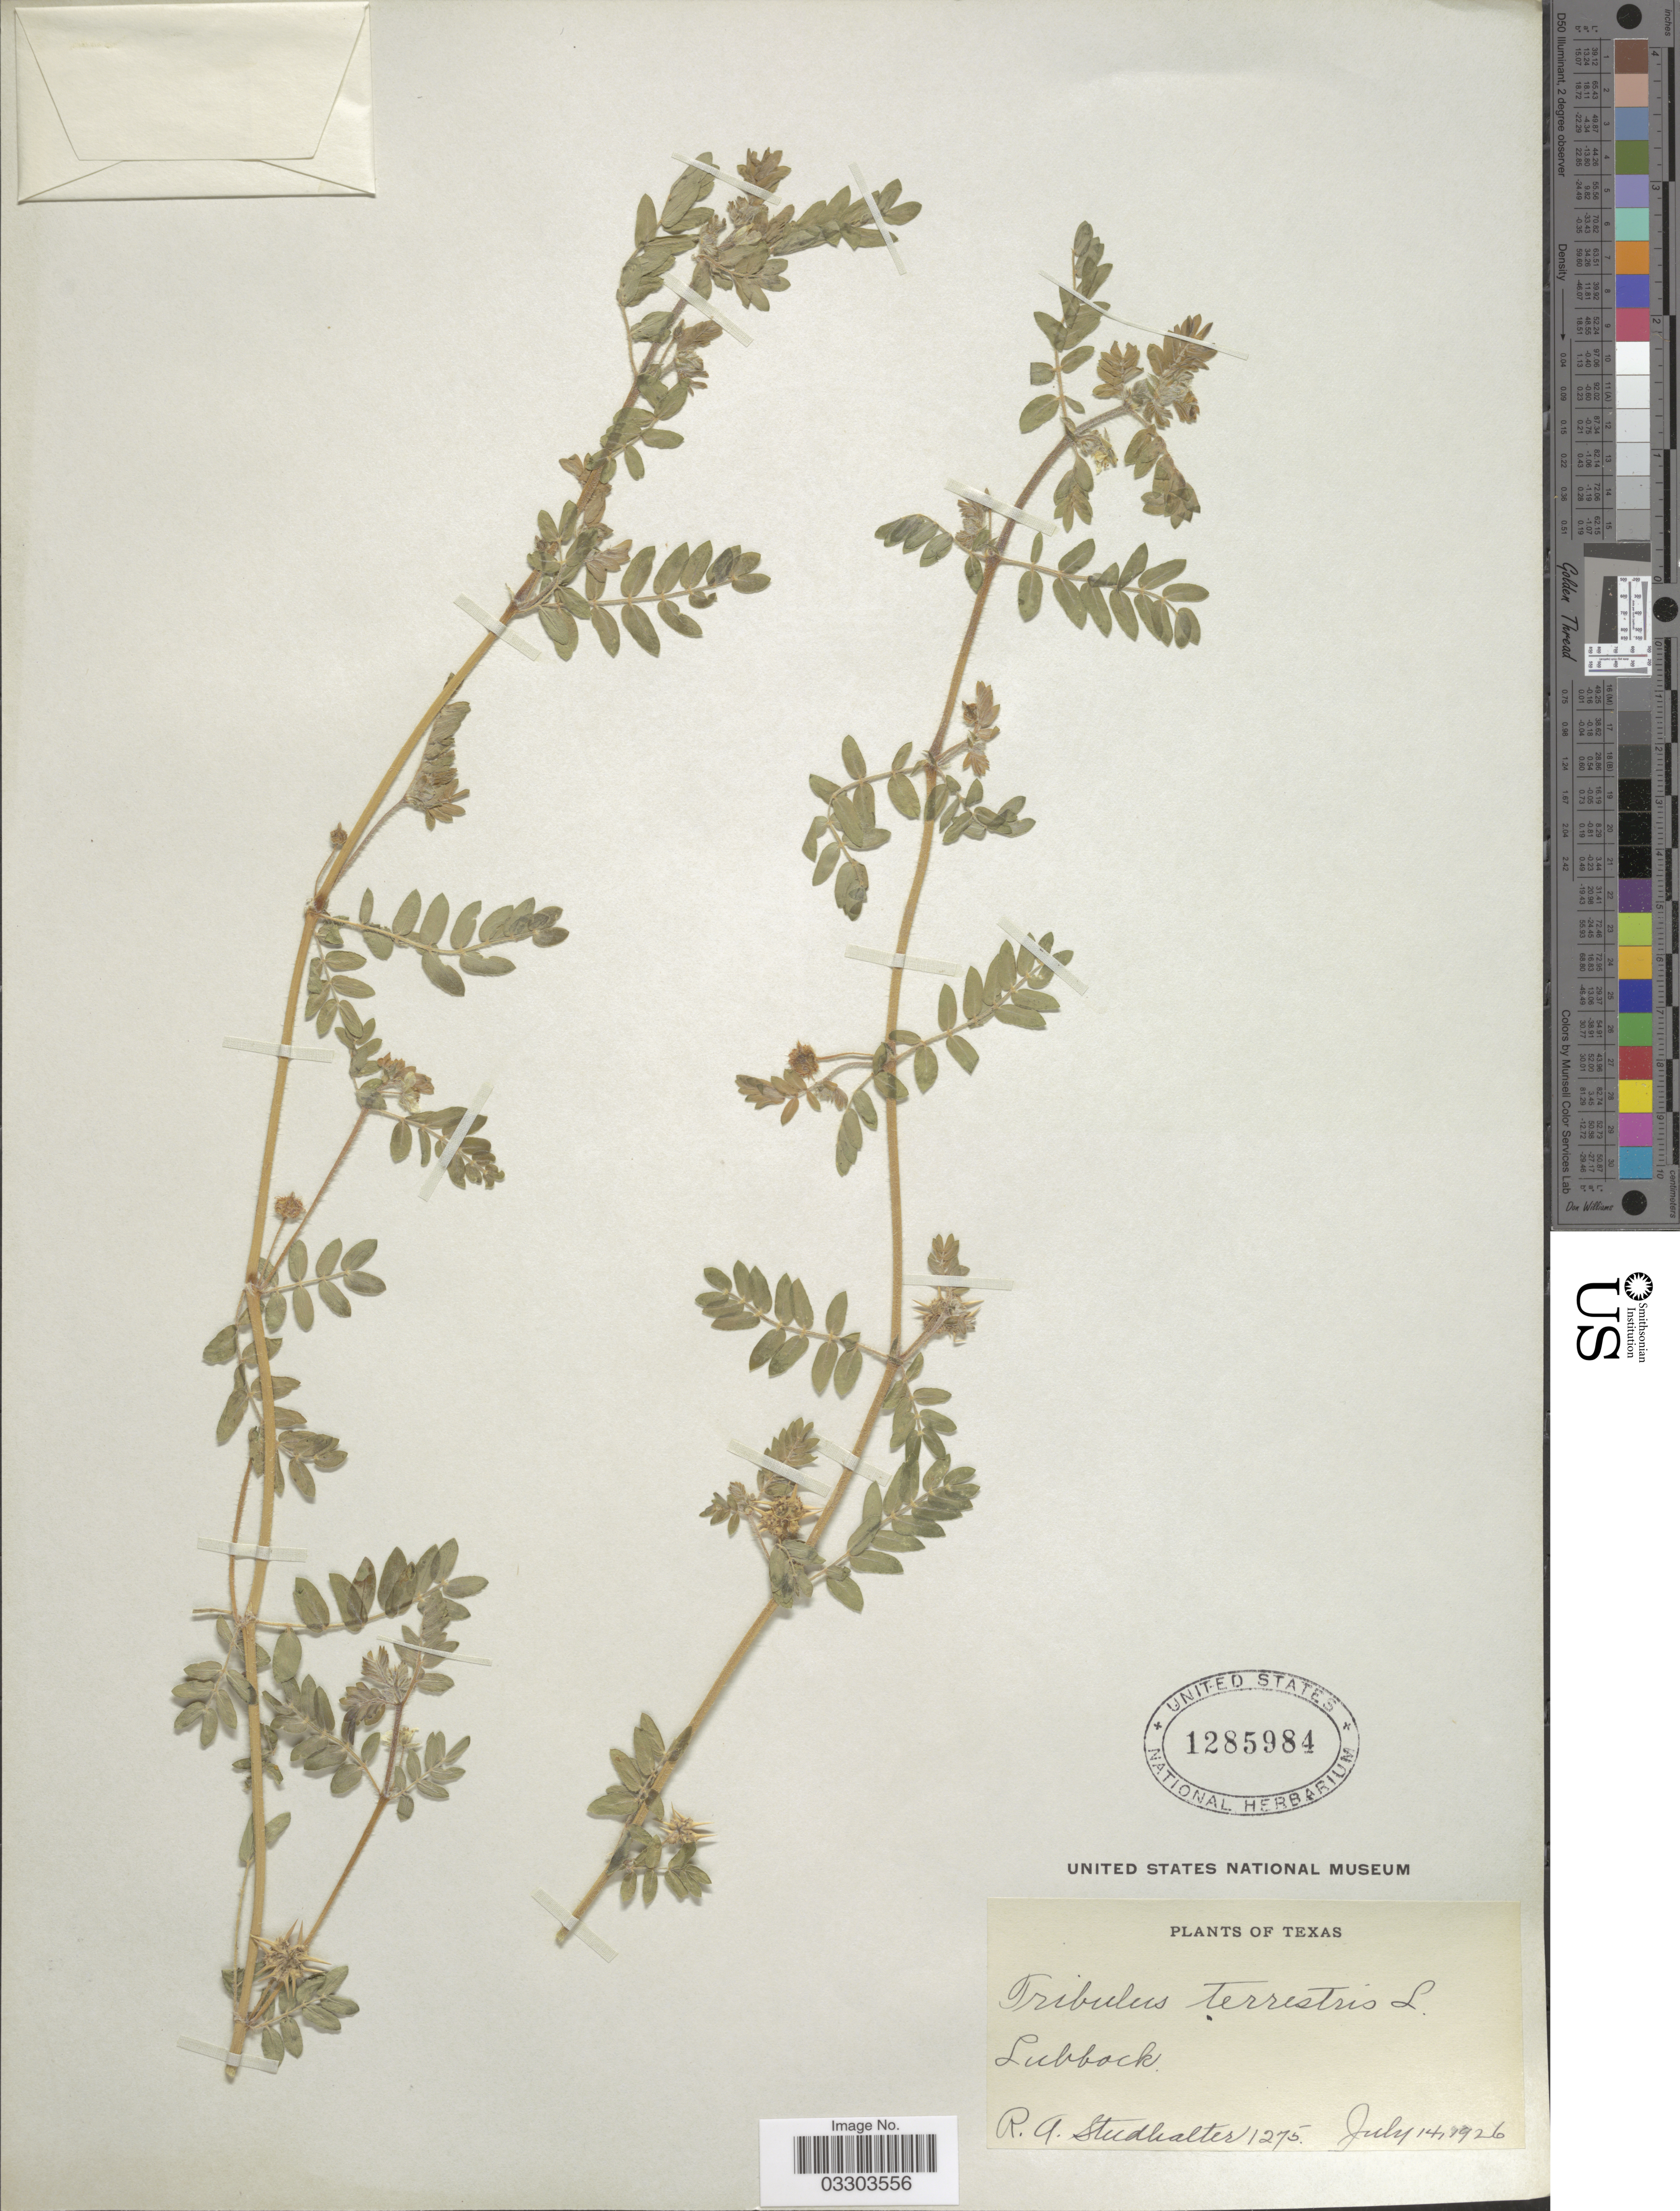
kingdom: Plantae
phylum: Tracheophyta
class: Magnoliopsida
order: Zygophyllales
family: Zygophyllaceae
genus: Tribulus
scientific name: Tribulus terrestris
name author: L.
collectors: R. Studhalter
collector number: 1275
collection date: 1926-07-14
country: United States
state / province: Texas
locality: Lubbock.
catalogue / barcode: US 1285984